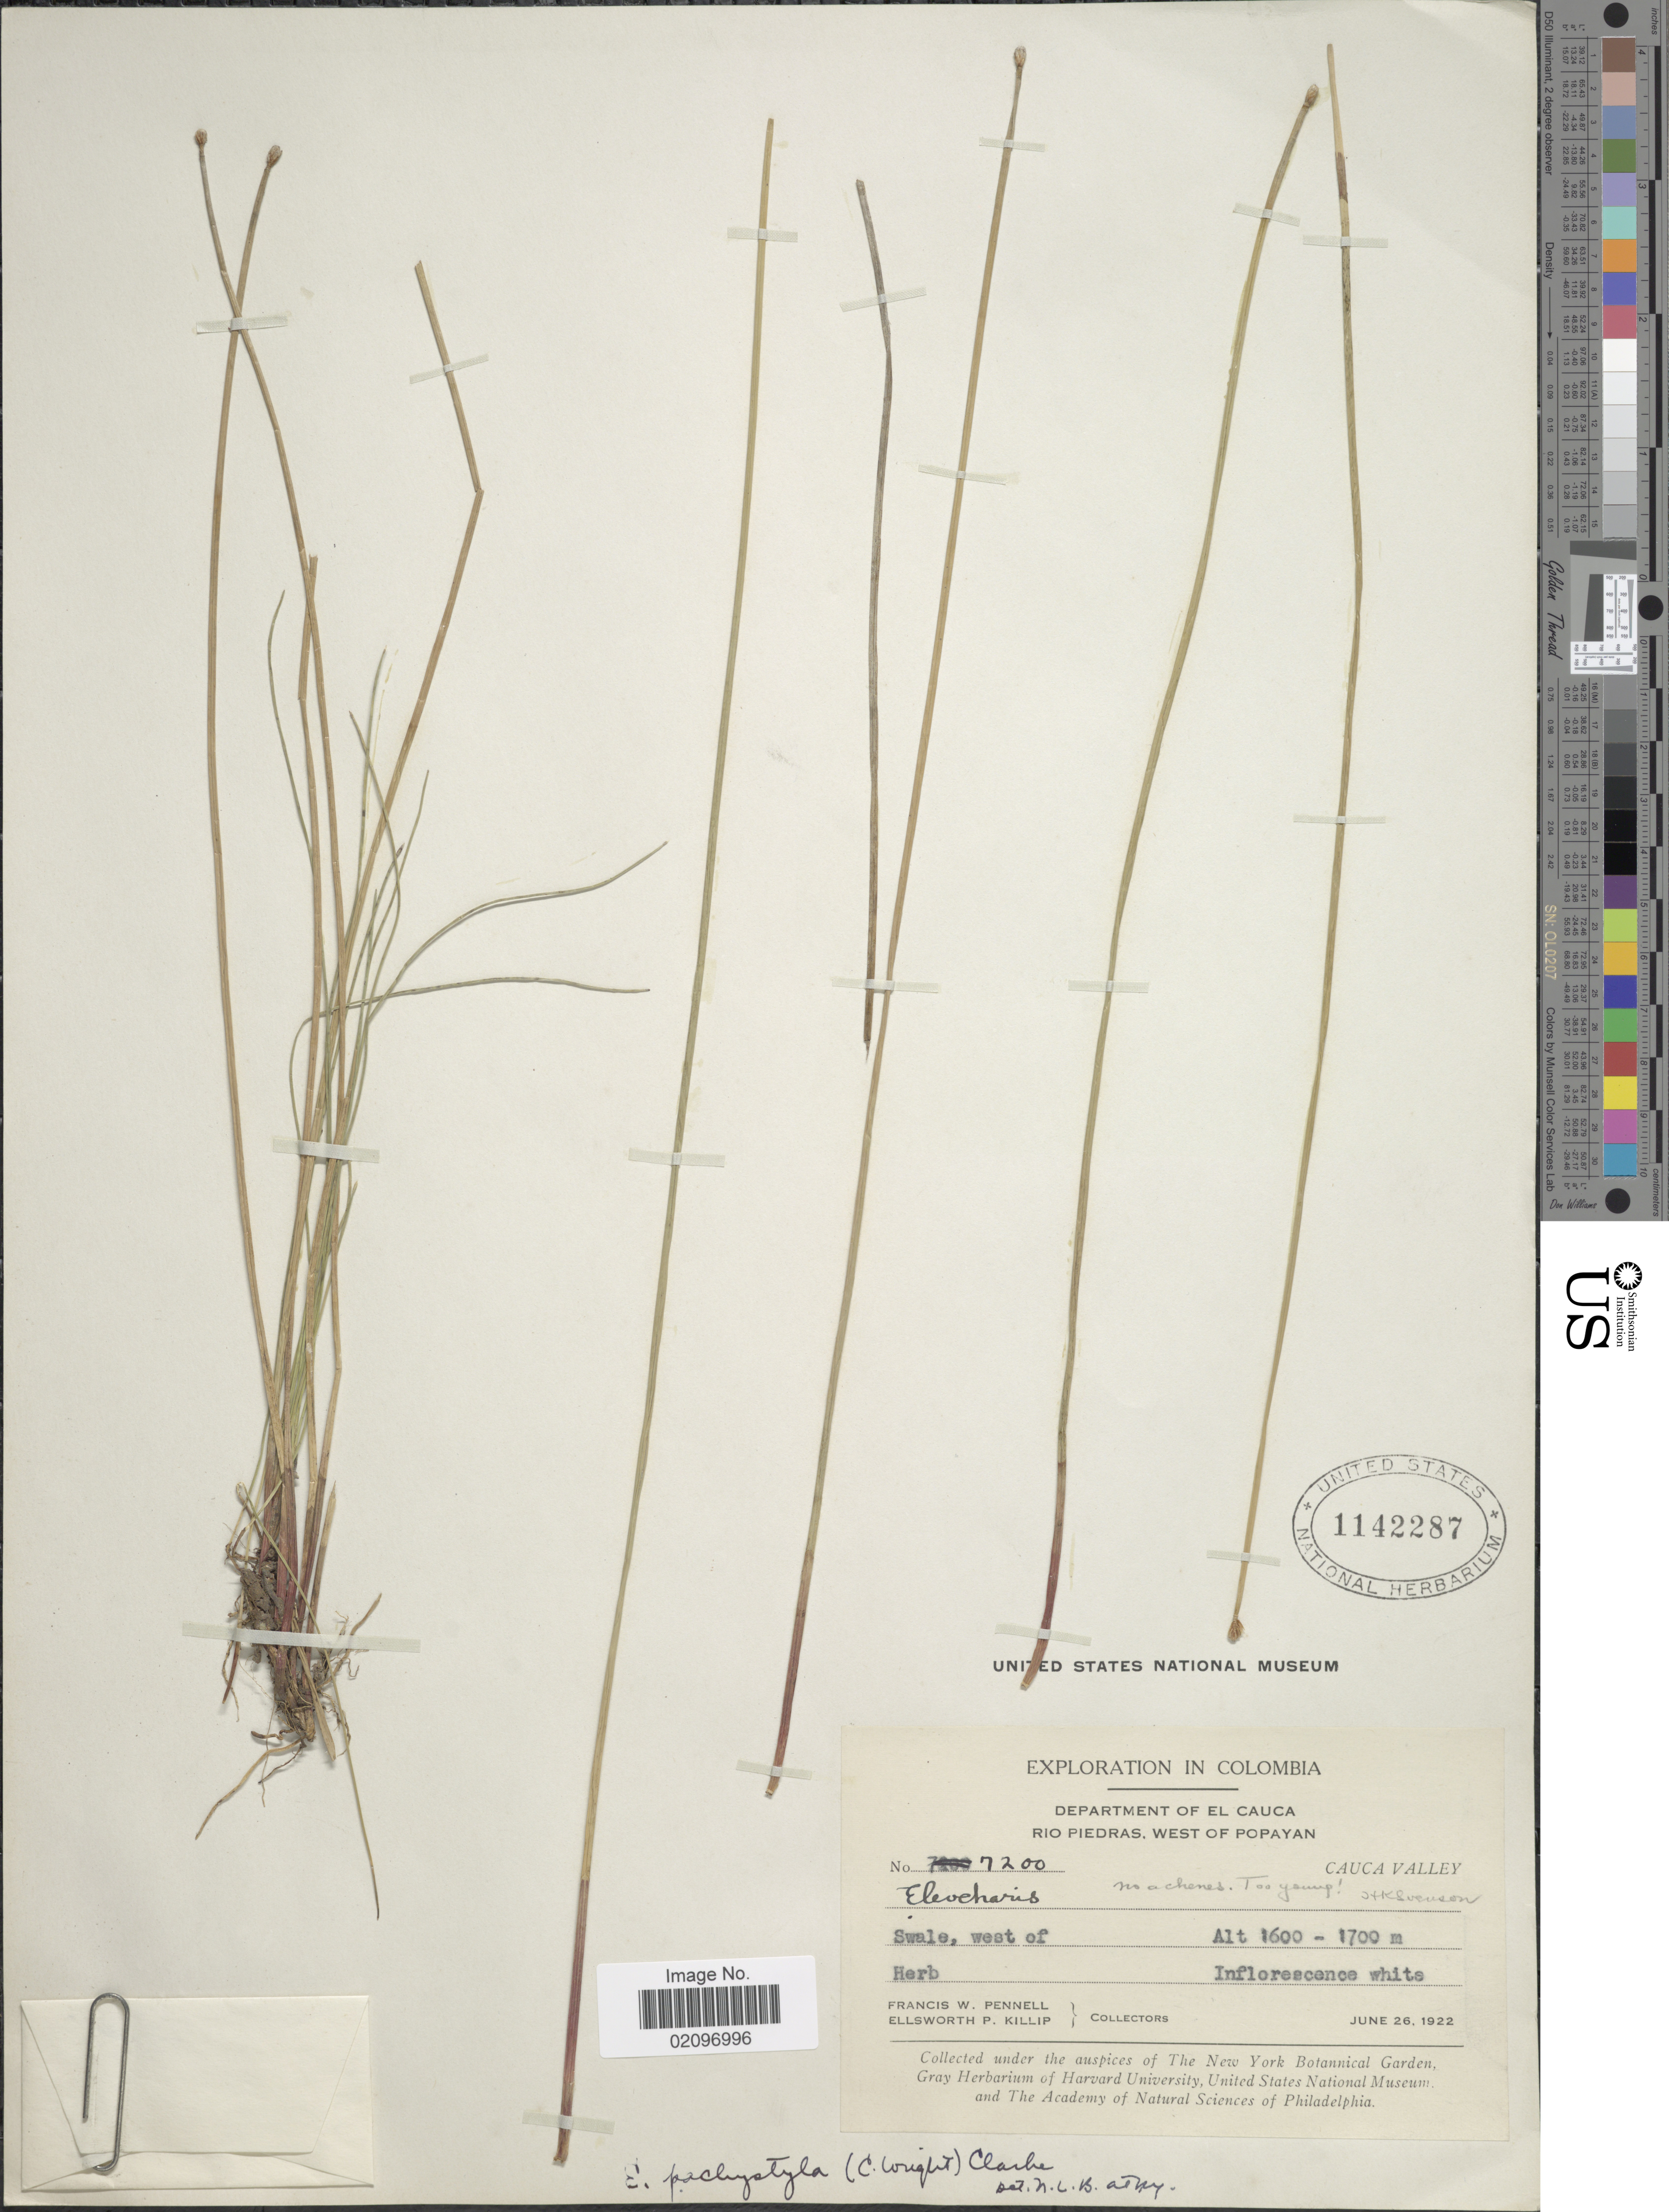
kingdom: Plantae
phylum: Tracheophyta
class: Liliopsida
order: Poales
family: Cyperaceae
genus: Eleocharis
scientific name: Eleocharis pachystyla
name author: (C. Wright) C.B. Clarke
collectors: F. W. Pennell & E. P. Killip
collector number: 7200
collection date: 1922-06-26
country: Colombia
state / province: Cauca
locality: Department of El Cauca, Rio Piedras, west of Popayan. Swale, west of Popayan.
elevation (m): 1600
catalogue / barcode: US 1142287